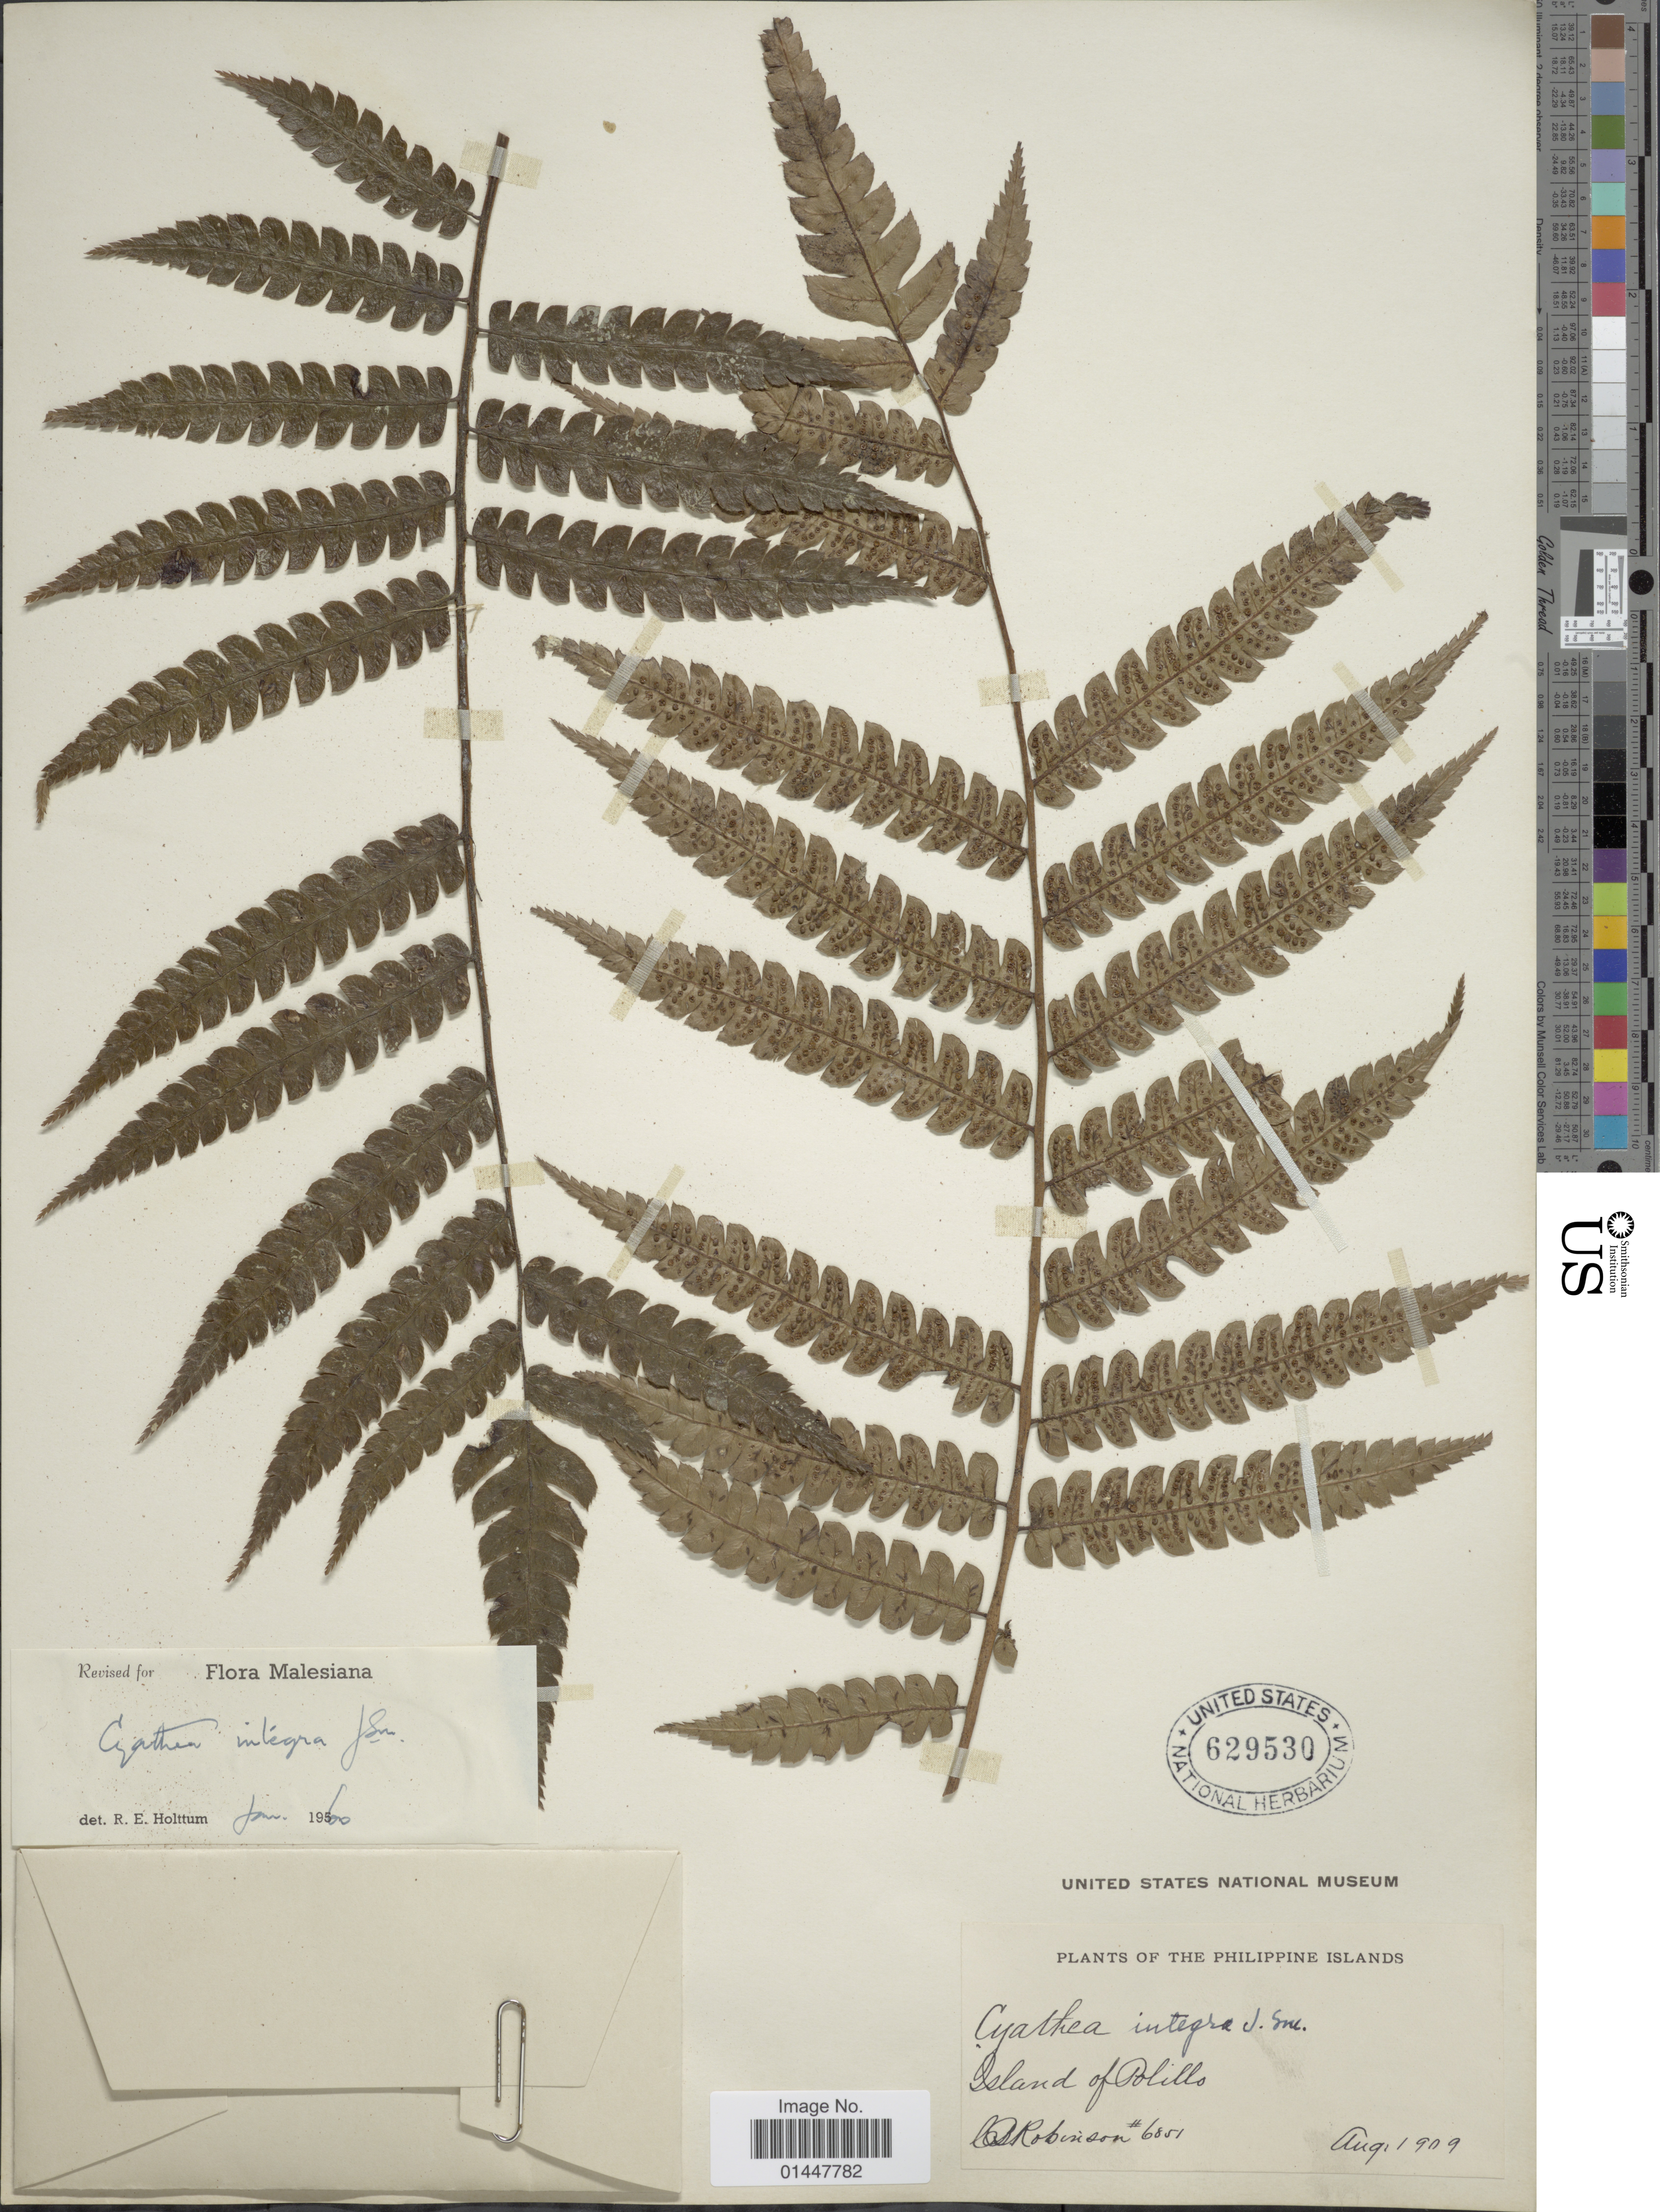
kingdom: Plantae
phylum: Tracheophyta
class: Polypodiopsida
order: Cyatheales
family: Cyatheaceae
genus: Sphaeropteris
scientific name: Sphaeropteris integra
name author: (J. Sm.) R.M. Tryon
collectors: C. Robinson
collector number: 6851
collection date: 1909-08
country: Philippines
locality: Philippine Islands, Island of Polillo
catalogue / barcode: US 629530